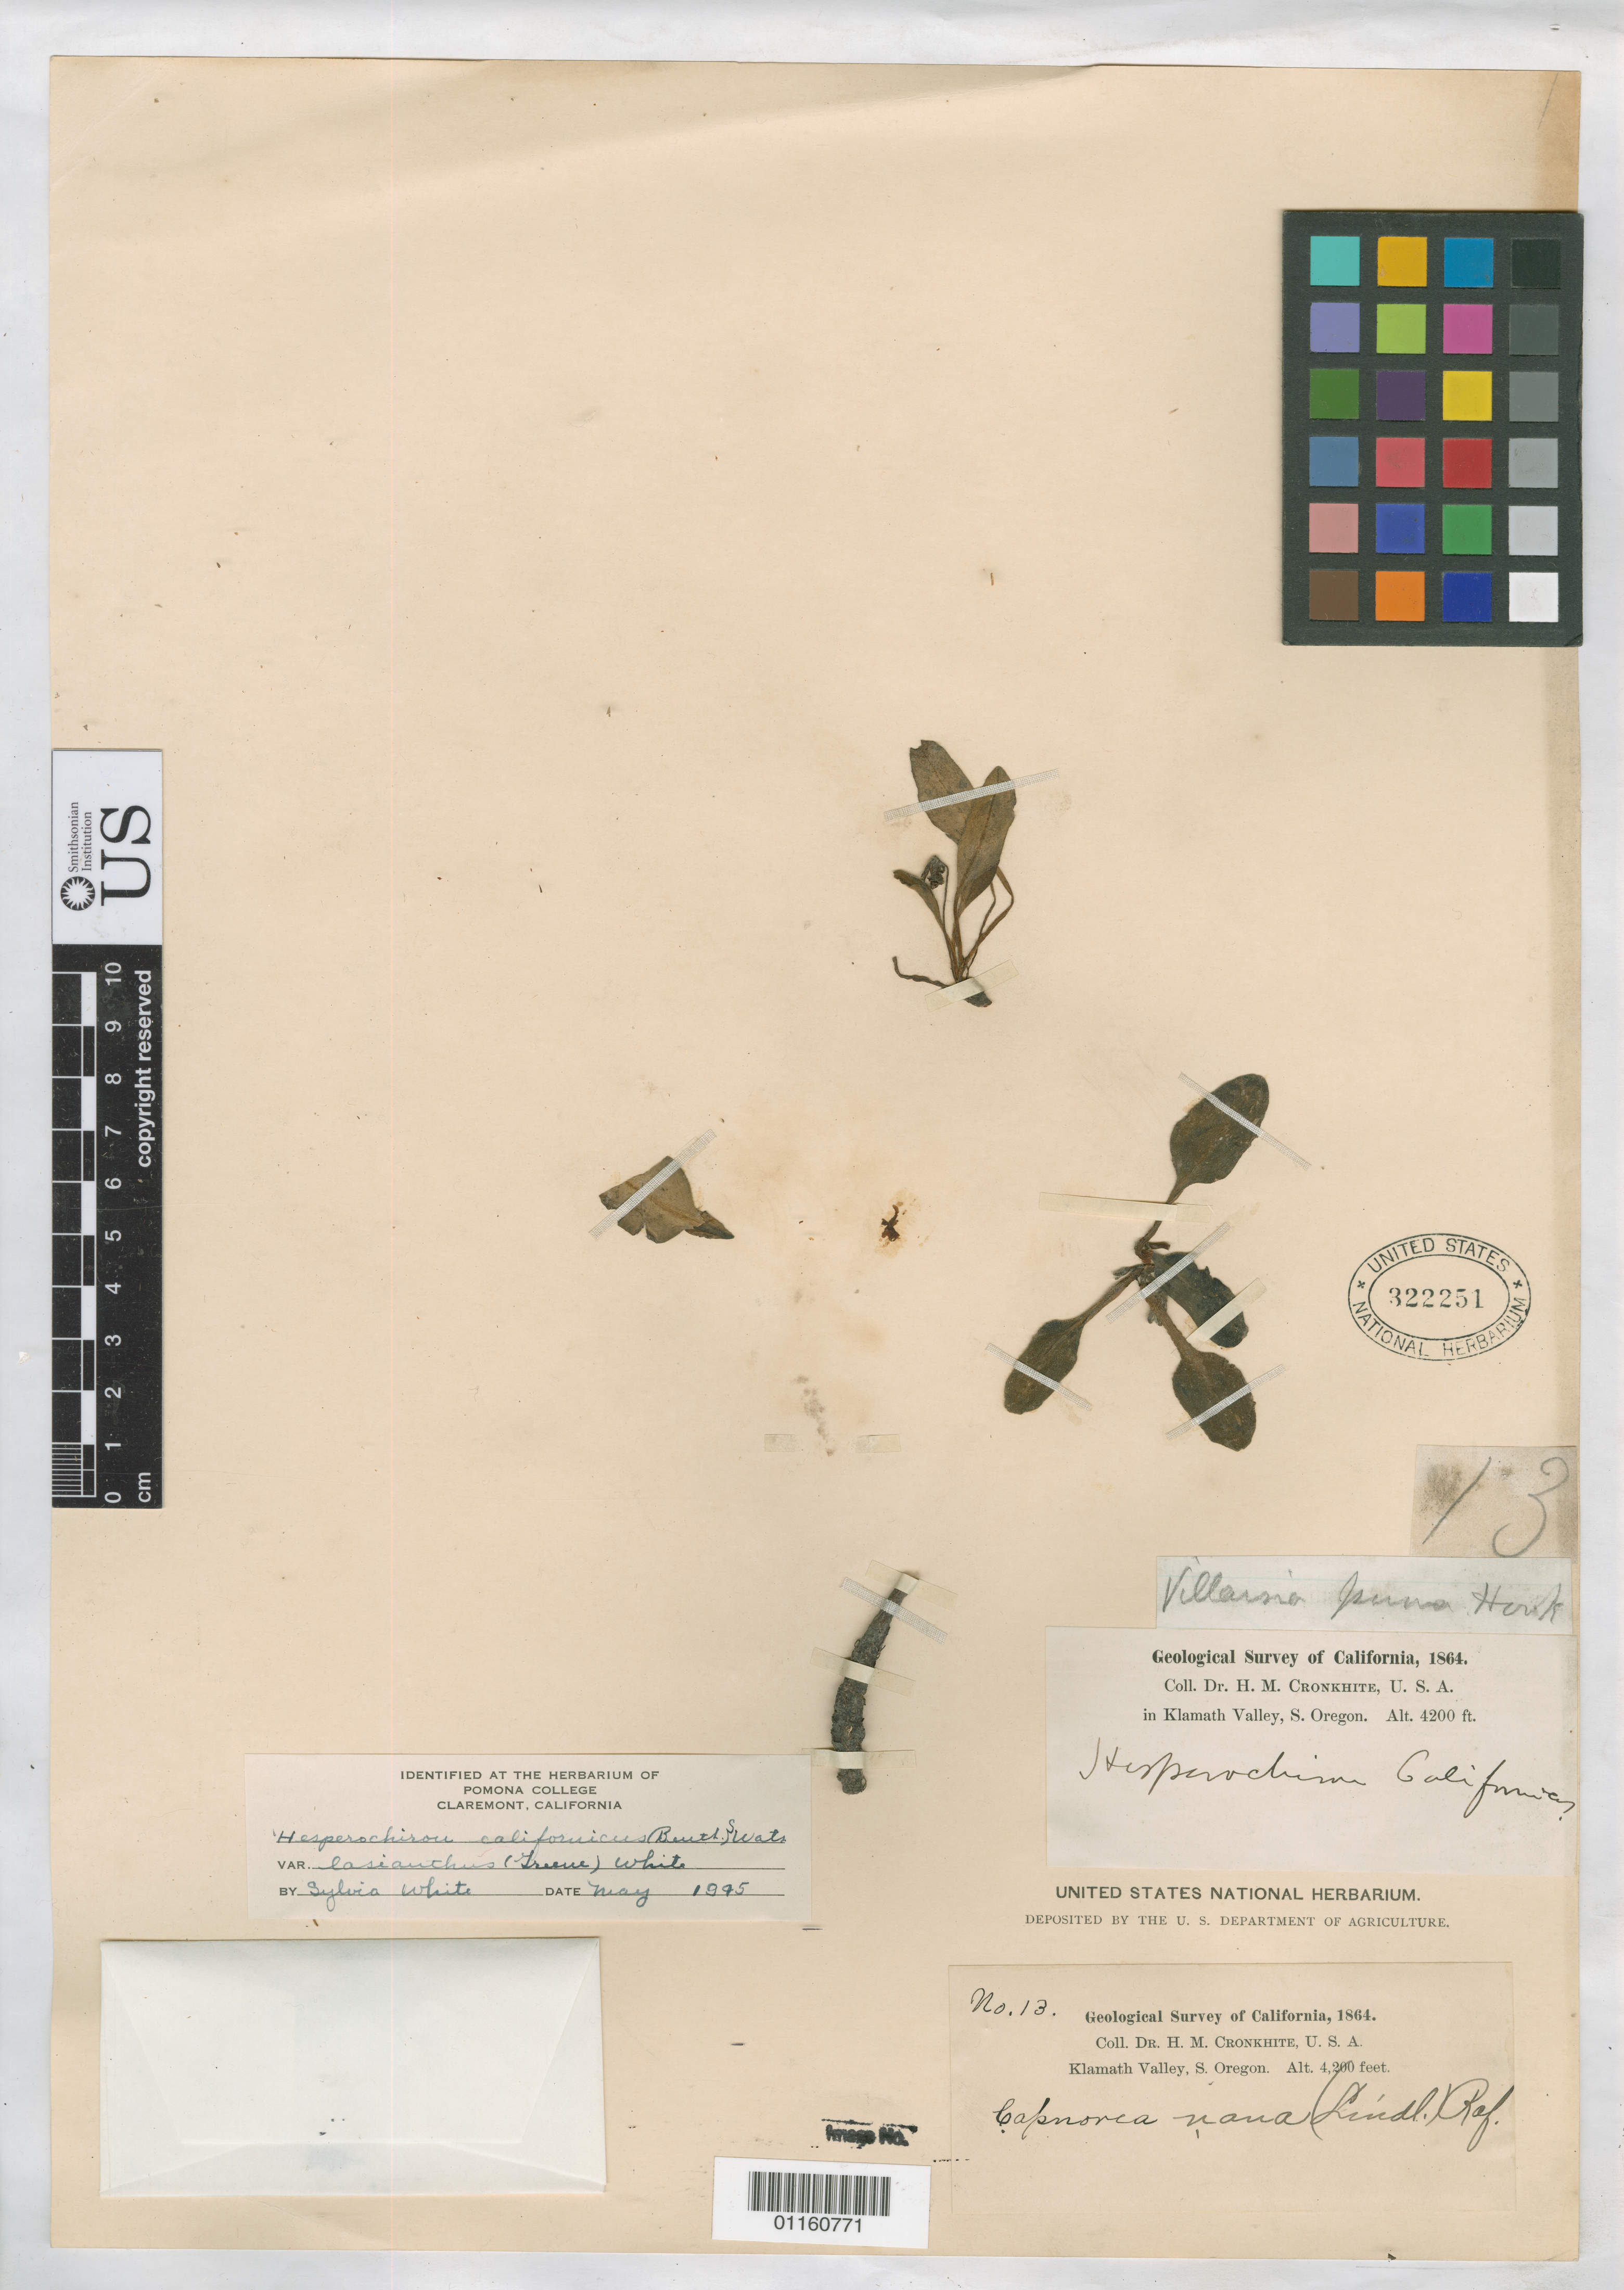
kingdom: Plantae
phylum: Tracheophyta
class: Magnoliopsida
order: Boraginales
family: Hydrophyllaceae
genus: Hesperochiron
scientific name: Hesperochiron californicus subvar. lasianthus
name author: (Greene) Brand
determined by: White, S.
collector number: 13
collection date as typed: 1864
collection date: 1864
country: United States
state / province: Oregon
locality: Klamath Valley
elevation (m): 1280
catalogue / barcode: US 322251